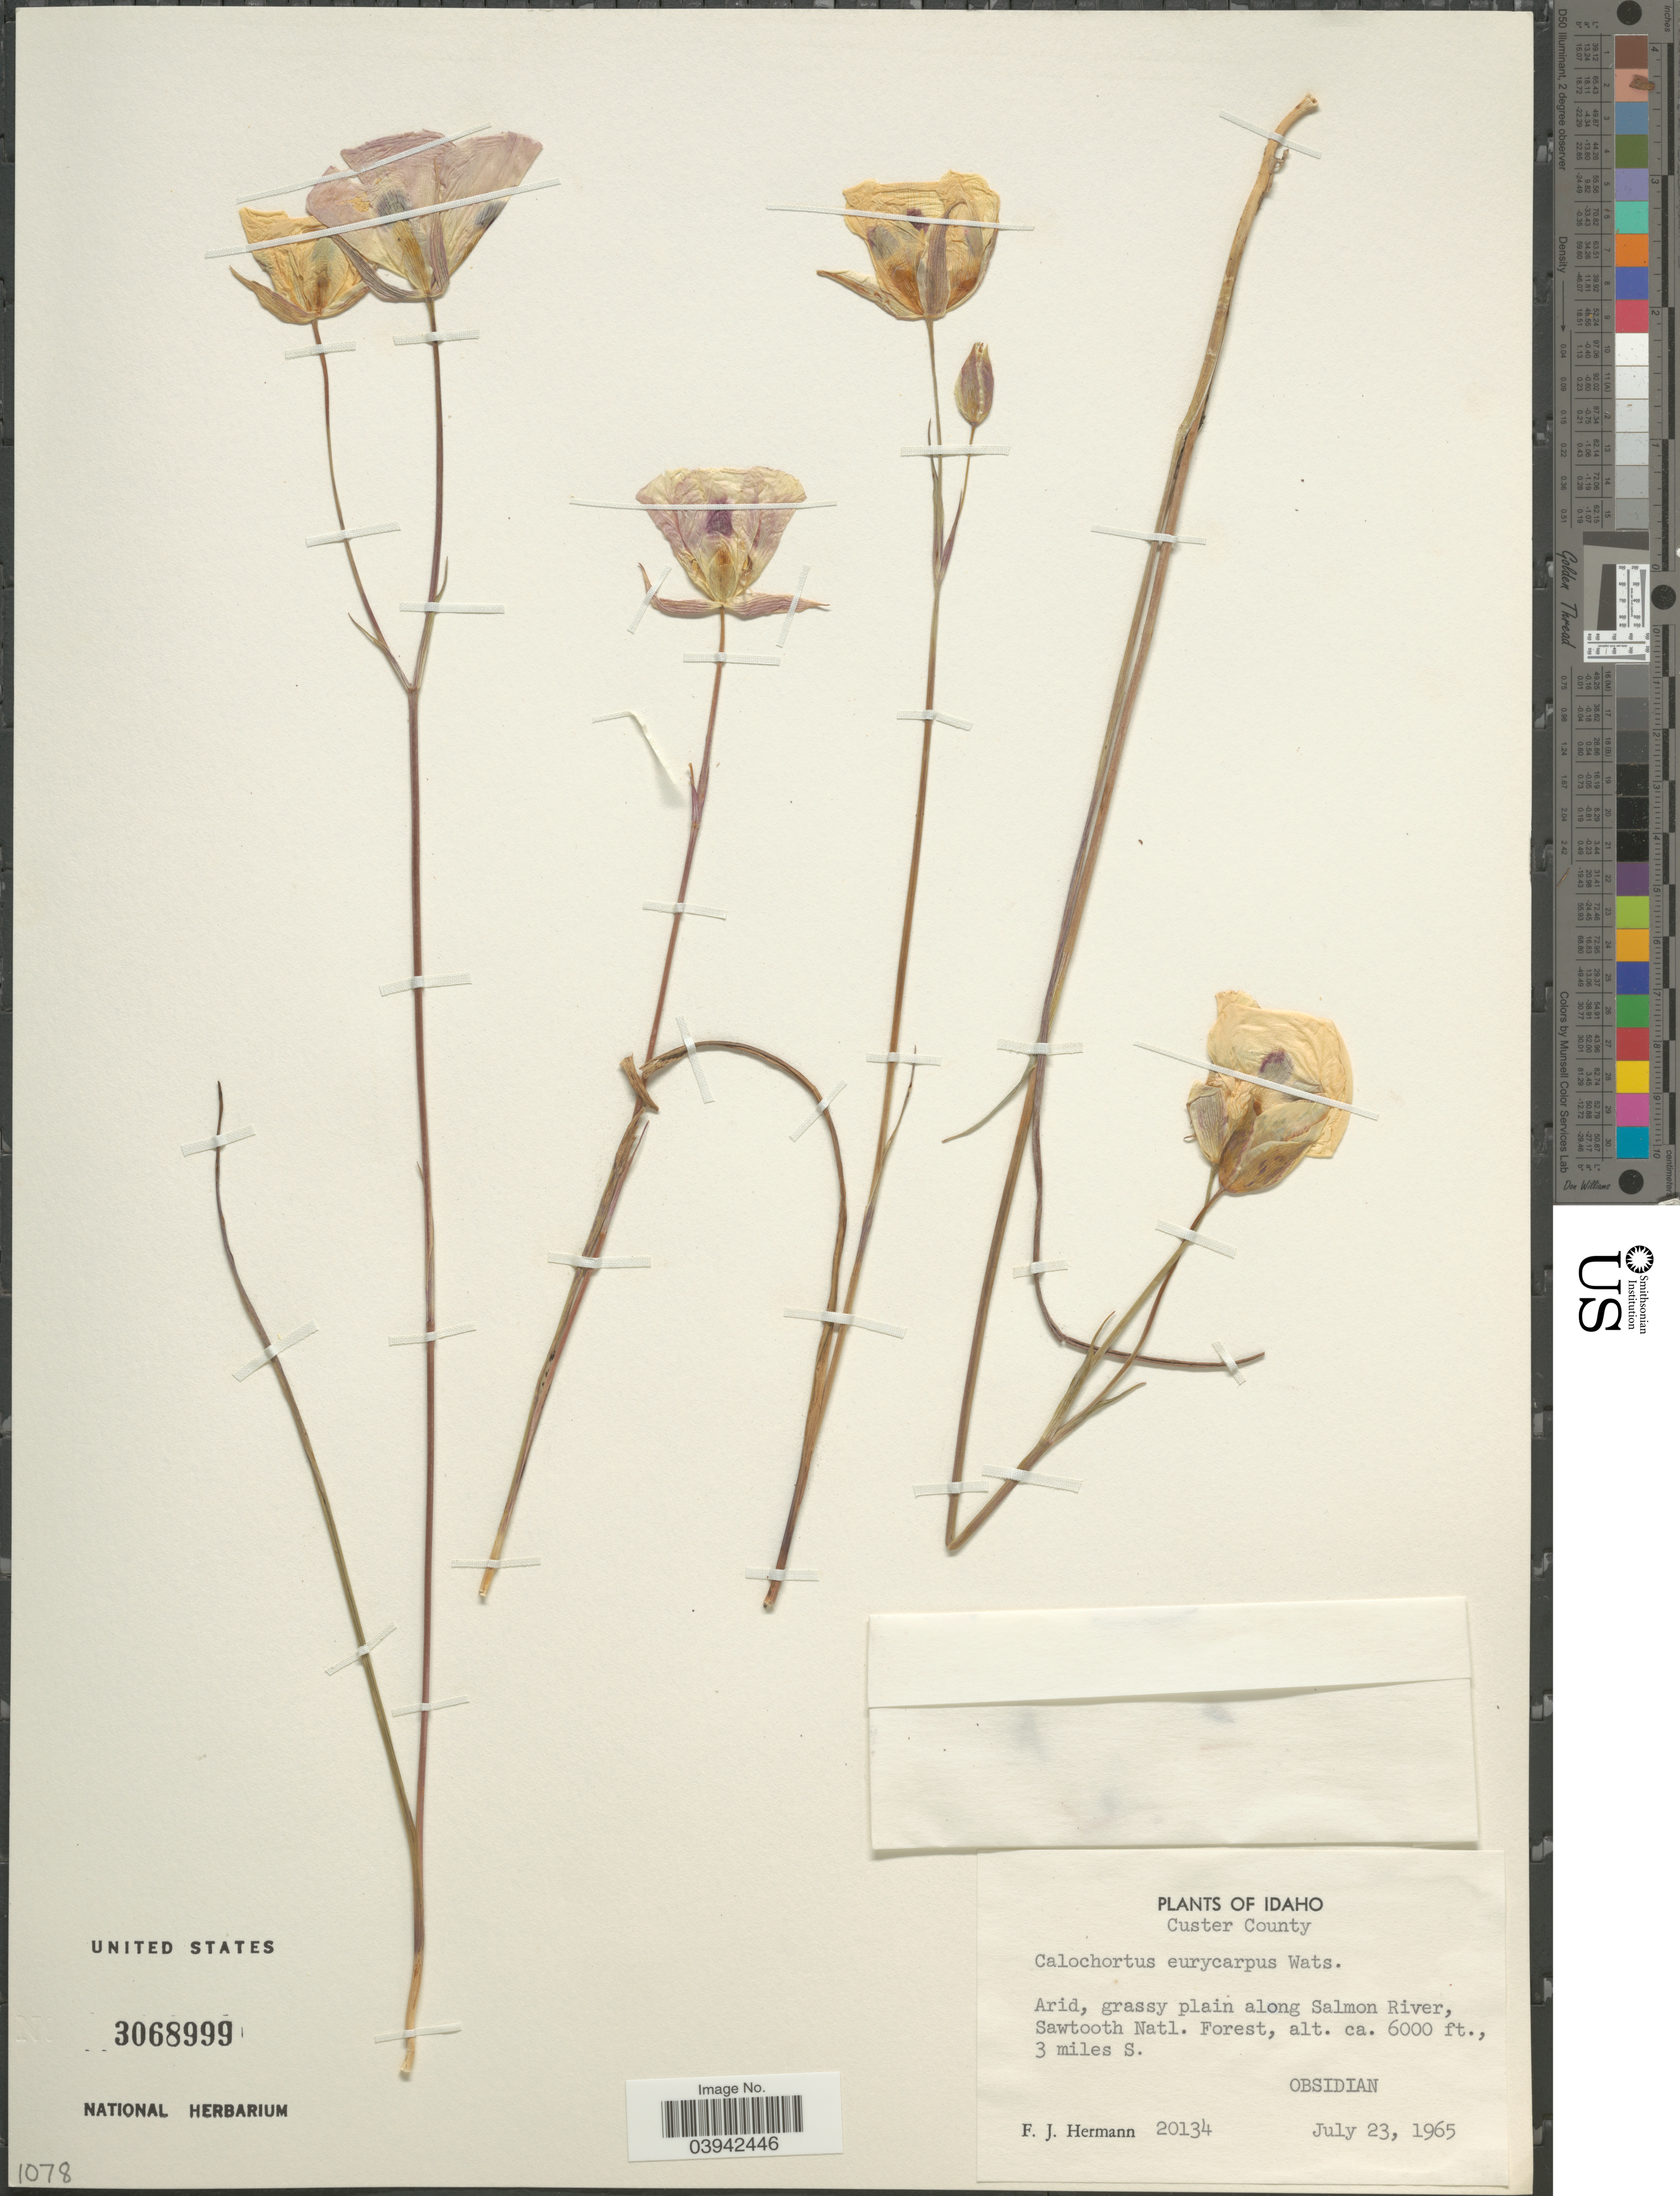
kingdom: Plantae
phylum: Tracheophyta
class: Liliopsida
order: Liliales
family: Liliaceae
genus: Calochortus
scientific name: Calochortus eurycarpus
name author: S. Watson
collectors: F. J. Hermann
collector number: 20134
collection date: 1965-07-23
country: United States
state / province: Idaho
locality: Custer County. Arid, grassy plain along Salmon River, Sawtooth Natl. Forest, 3 miles S. Obsidian.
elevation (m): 1829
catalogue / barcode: US 3068999